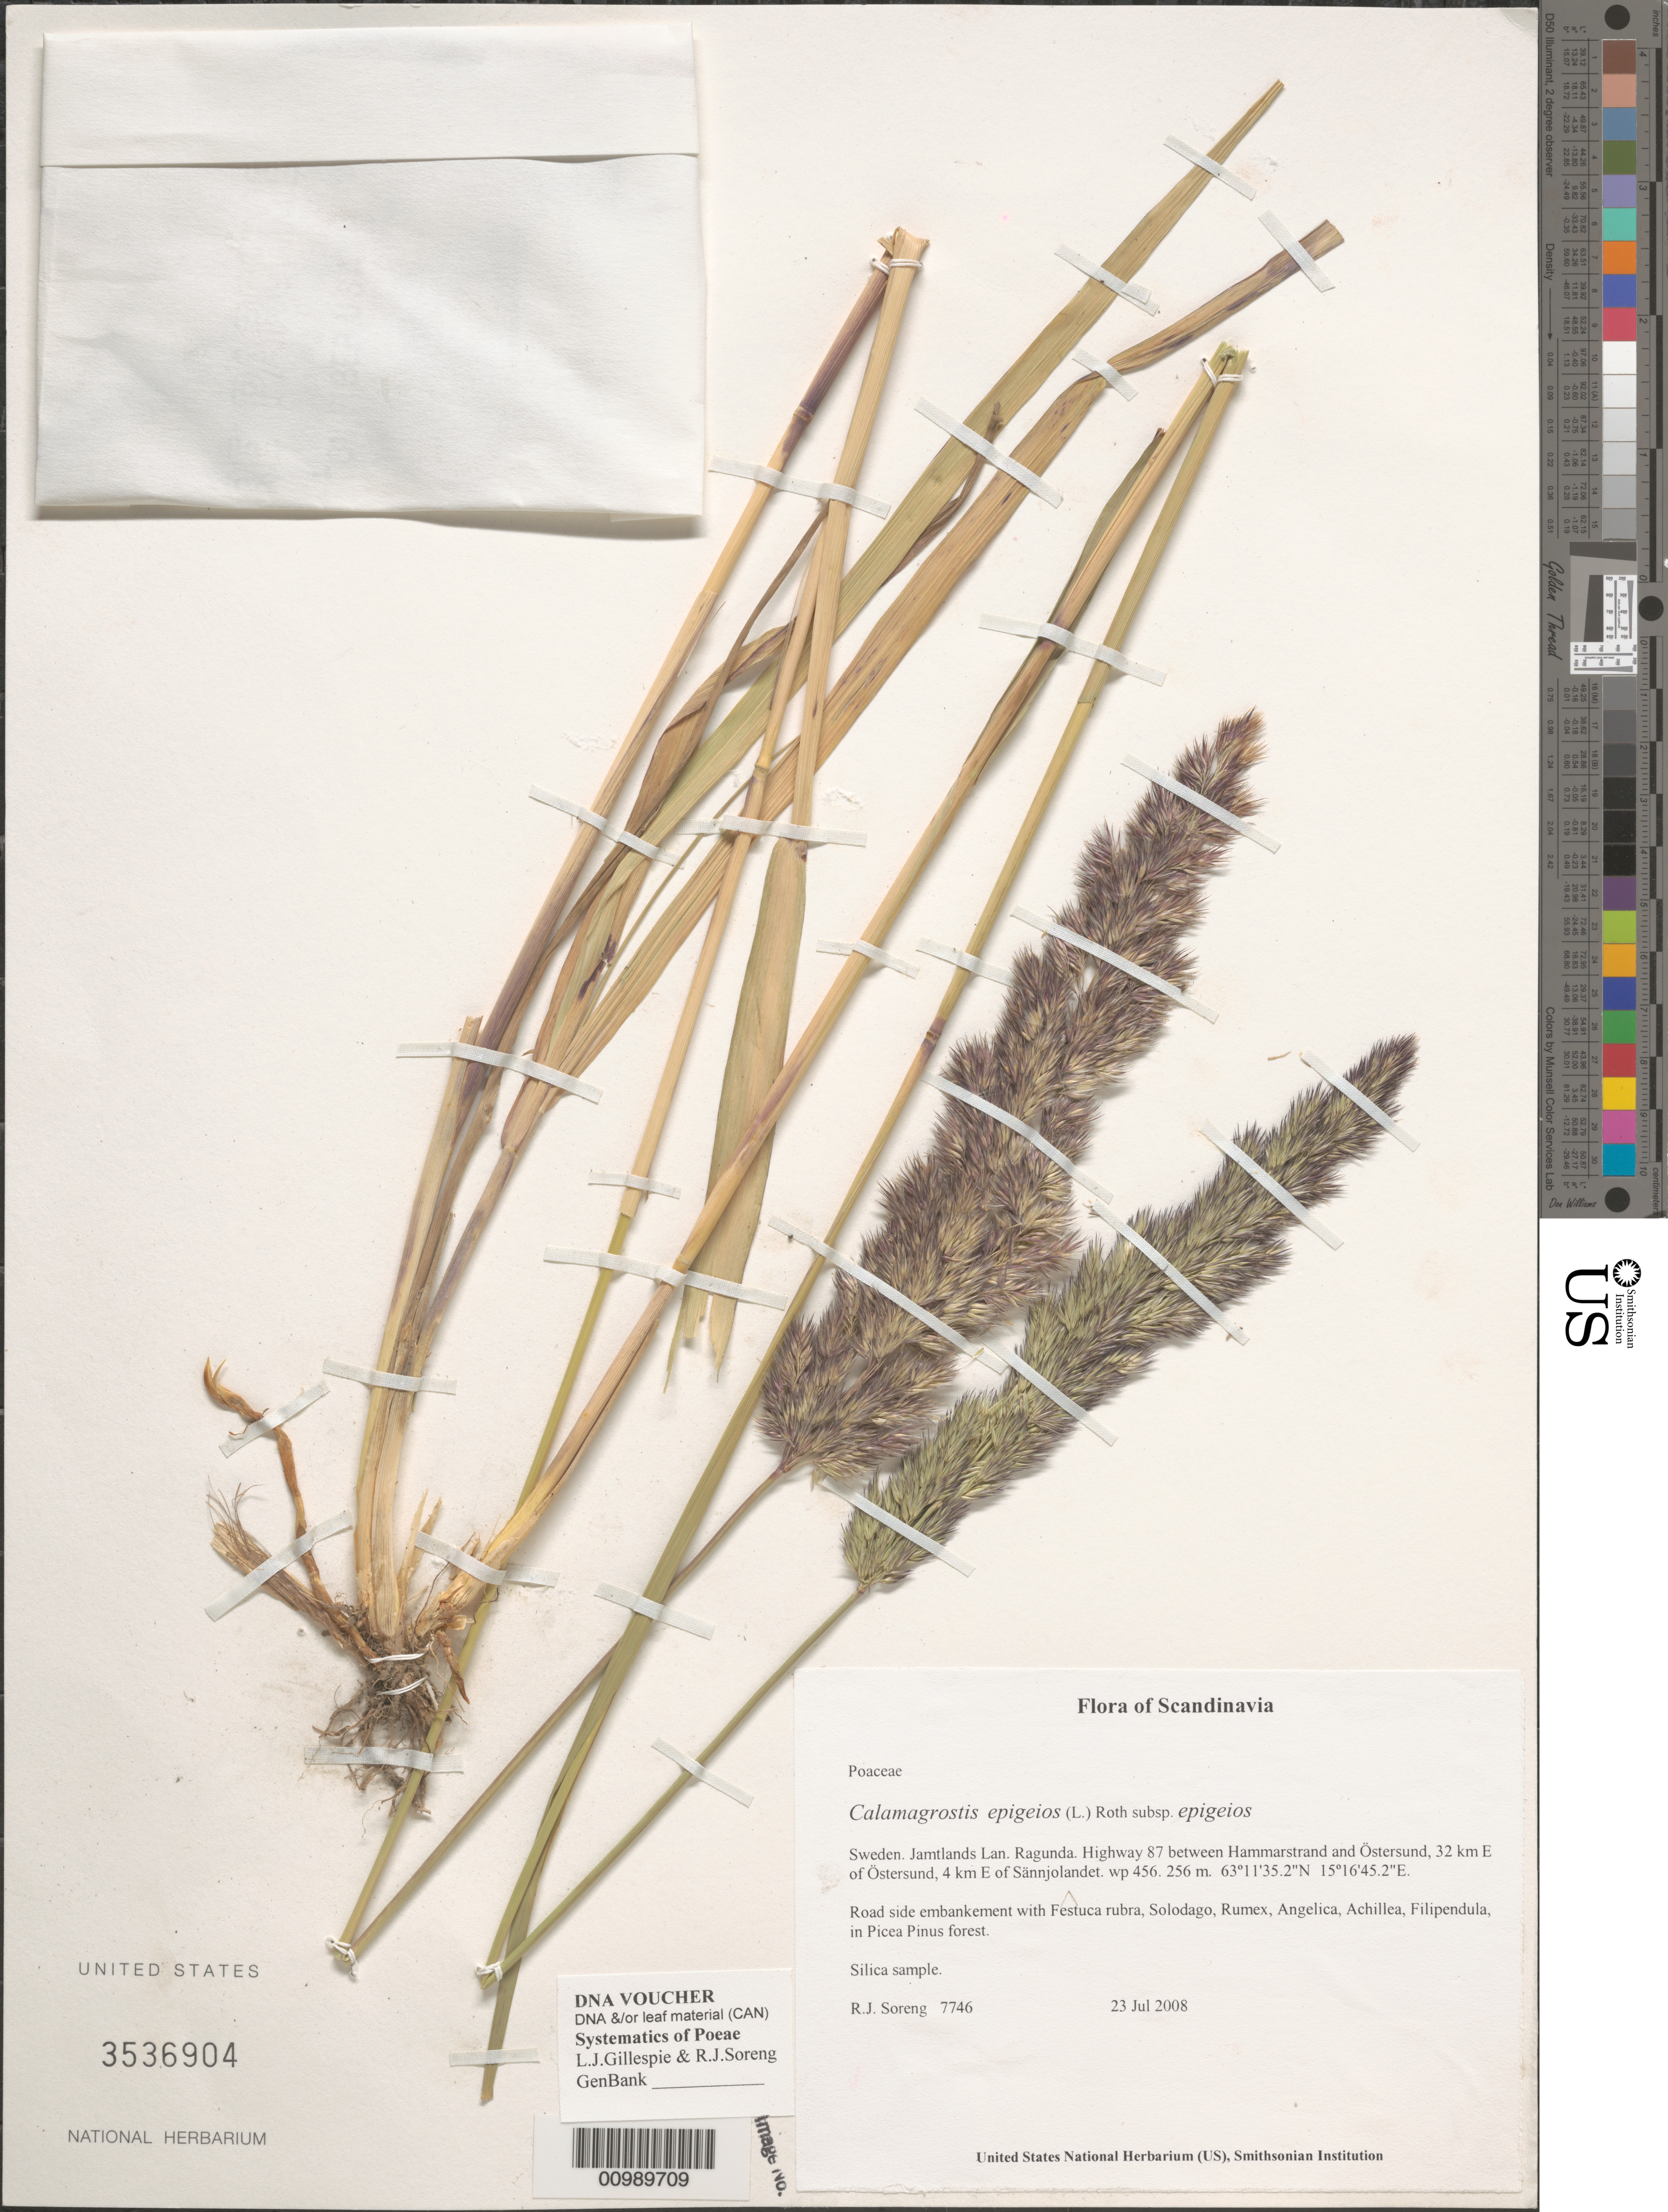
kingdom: Plantae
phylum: Tracheophyta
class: Liliopsida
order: Poales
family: Poaceae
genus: Calamagrostis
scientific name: Calamagrostis epigeios subsp. epigeios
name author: (L.) Roth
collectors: R. J. Soreng & N. L. Soreng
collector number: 7746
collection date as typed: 23 Jul 2008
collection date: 2008-07-23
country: Sweden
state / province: Jämtland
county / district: Ragunda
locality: Highway 87 between Hammarstrand and Östersund, 32 km E of Östersund, 4 km E of Sännjolandet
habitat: Road side embankement with Festuca rubra, Solodago, Rumex, Angelica, Achillea, Filipendula, in Picea Pinus forest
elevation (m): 256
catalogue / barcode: US 3536904